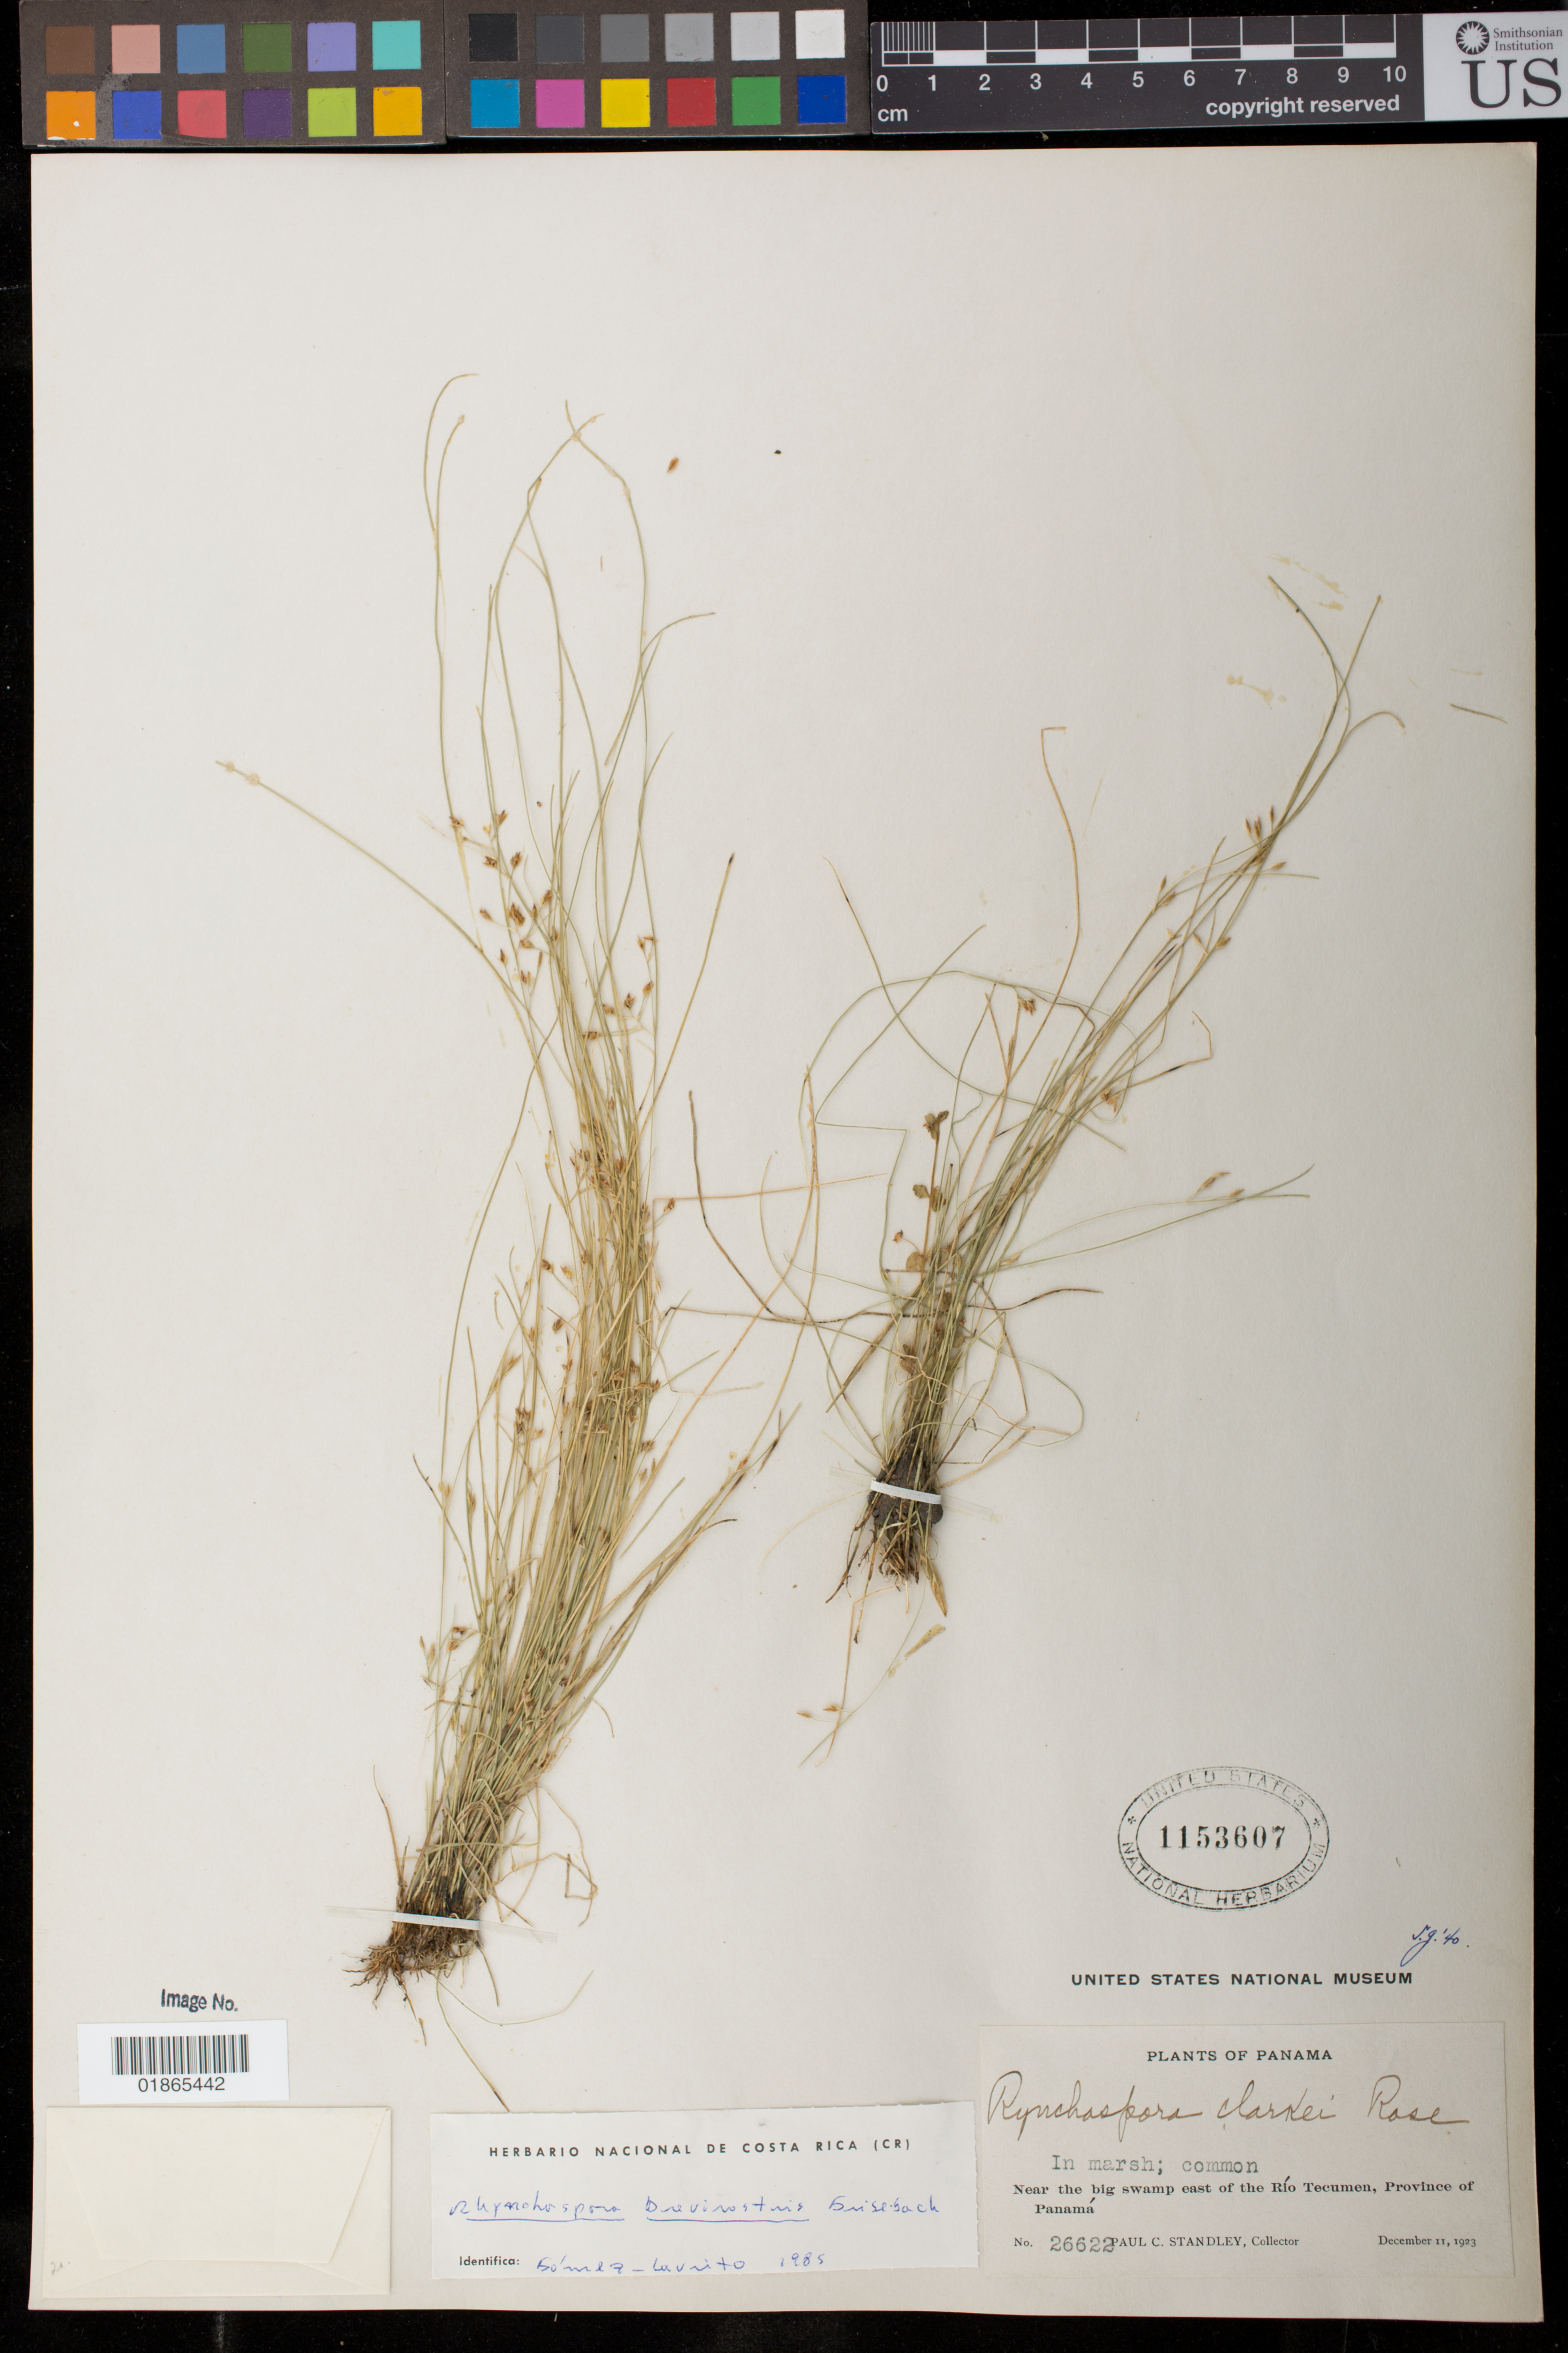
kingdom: Plantae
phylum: Tracheophyta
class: Liliopsida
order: Poales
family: Cyperaceae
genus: Rhynchospora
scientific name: Rhynchospora brevirostris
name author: Griseb.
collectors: P. C. Standley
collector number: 26622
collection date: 1923-12-11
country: Panama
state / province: Panamá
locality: Near the big swamp east of Rio Tecumen.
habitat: In marsh.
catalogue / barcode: US 1153607